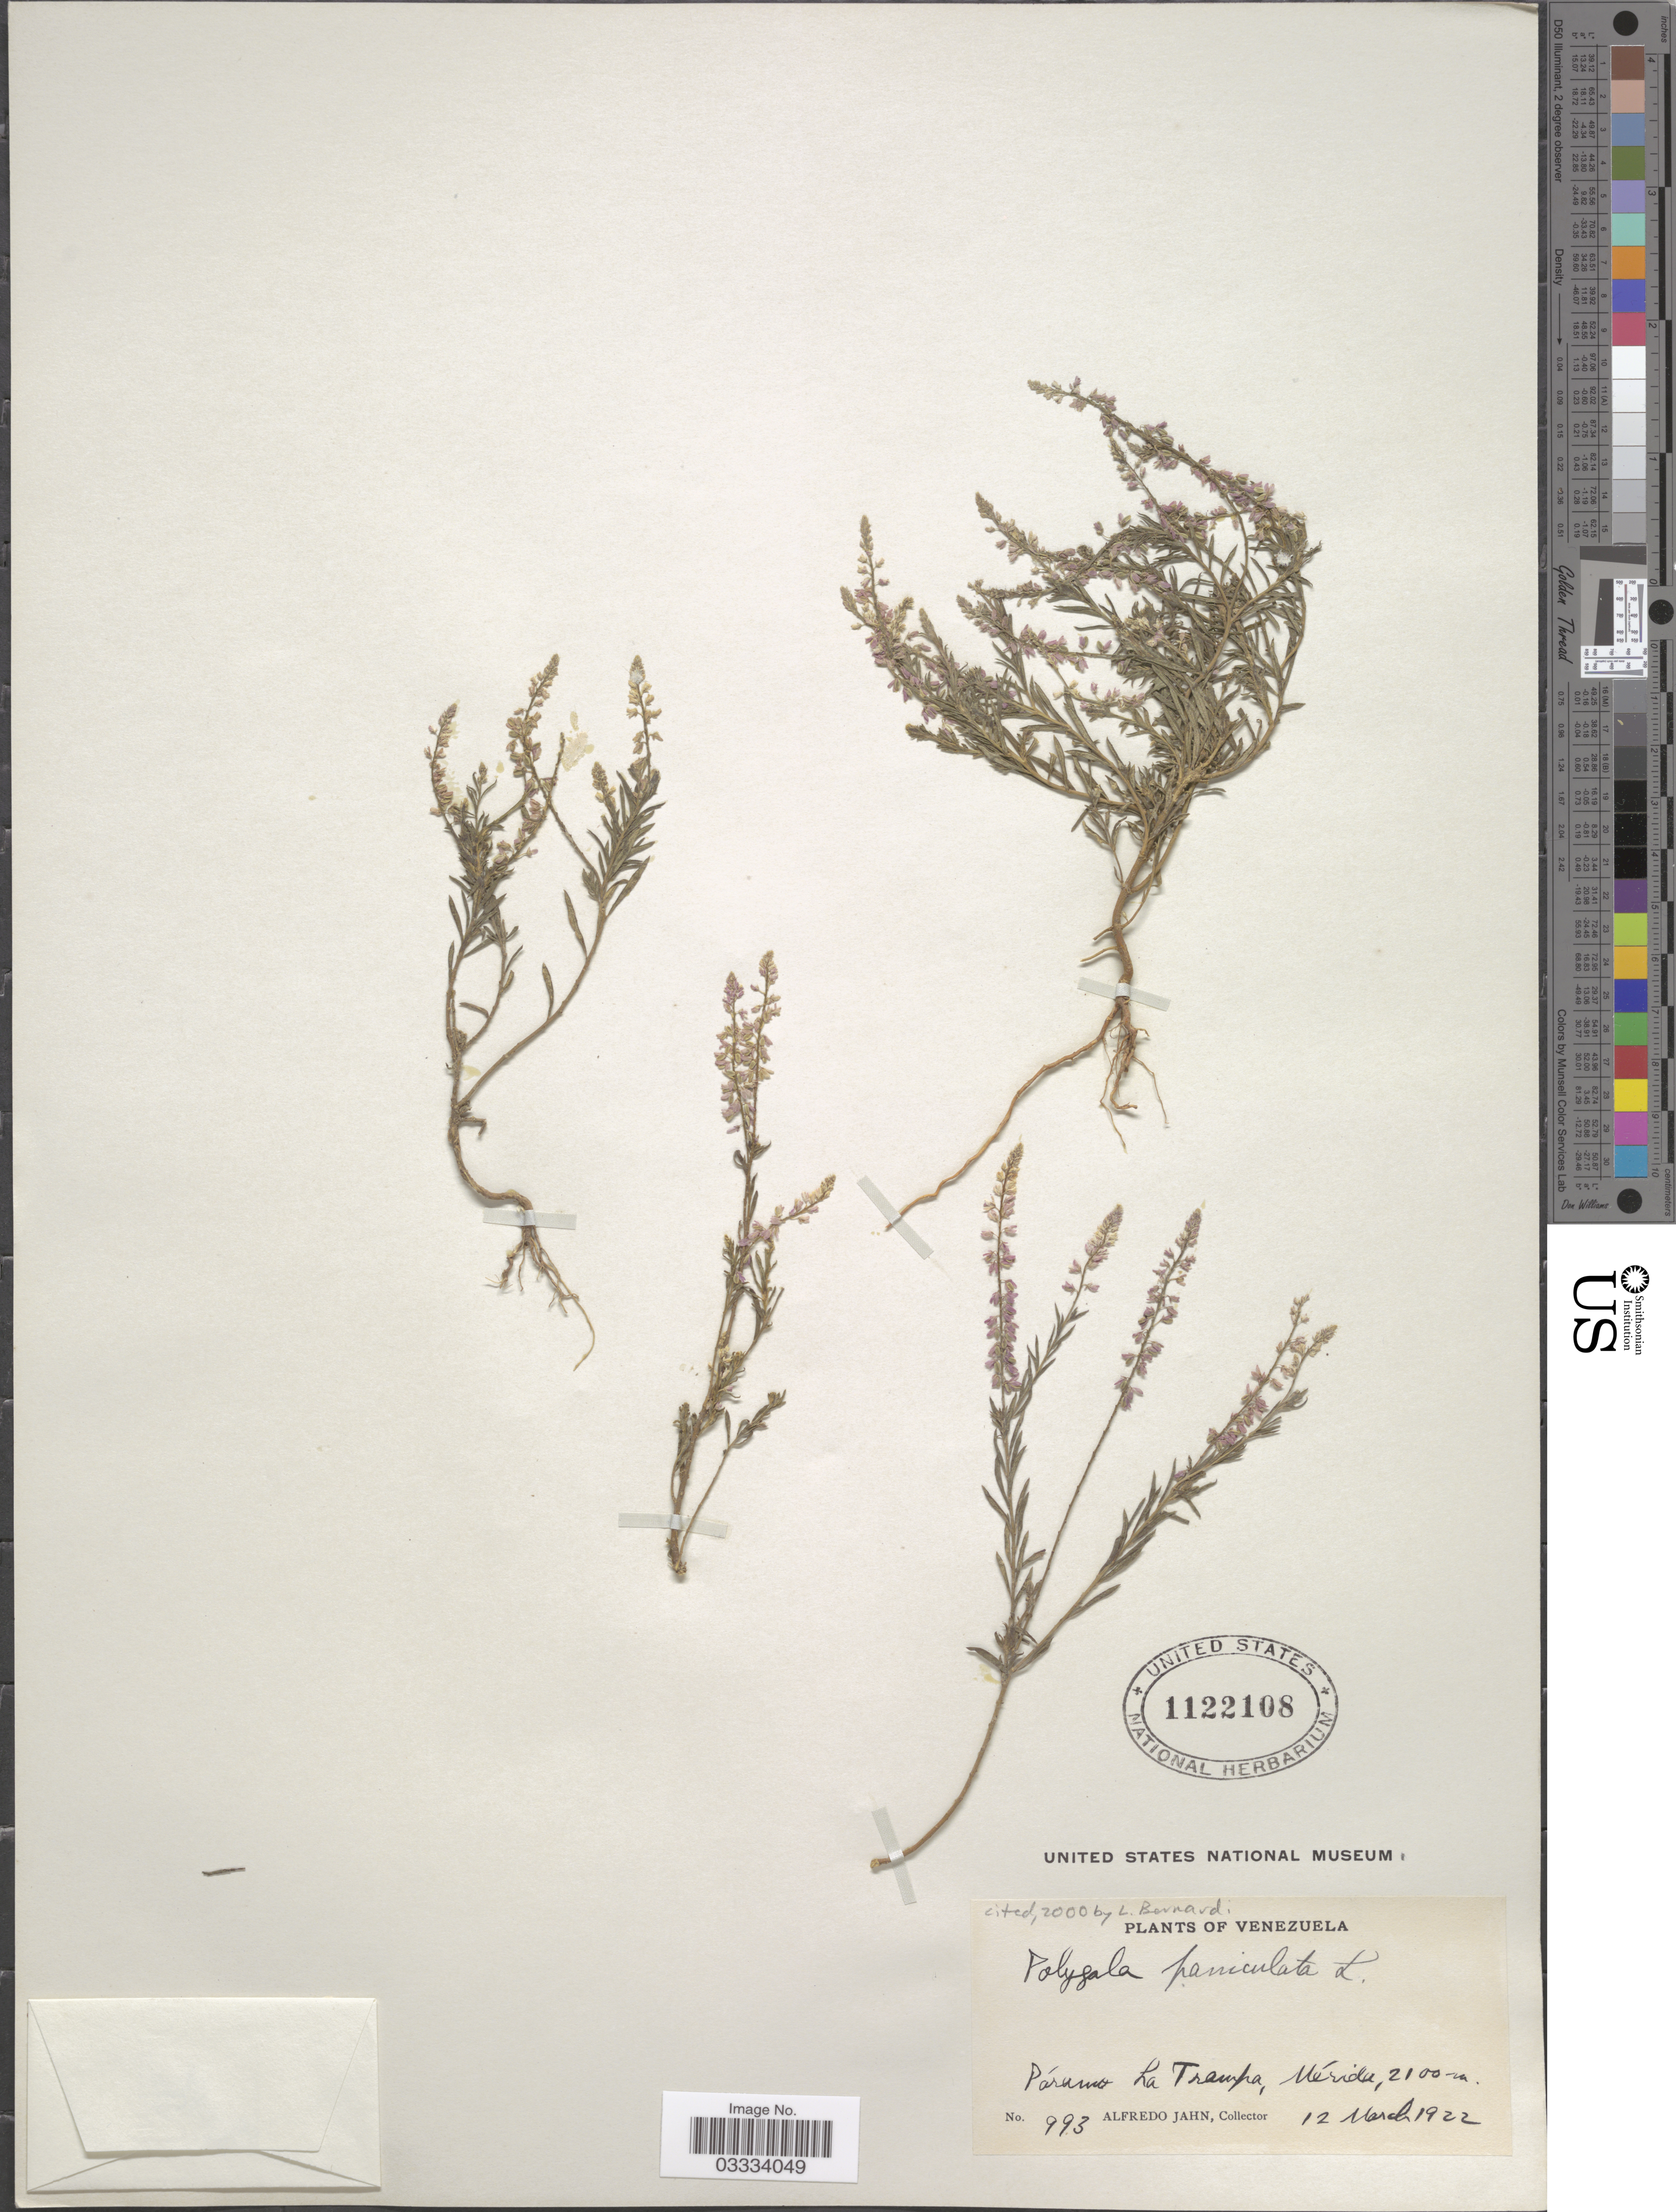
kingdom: Plantae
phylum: Tracheophyta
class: Magnoliopsida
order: Fabales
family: Polygalaceae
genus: Polygala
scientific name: Polygala paniculata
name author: L.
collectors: A. Jahn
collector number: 993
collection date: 1922-03-12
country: Venezuela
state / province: Mérida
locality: Páramo La Trampa.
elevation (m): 2100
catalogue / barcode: US 1122108